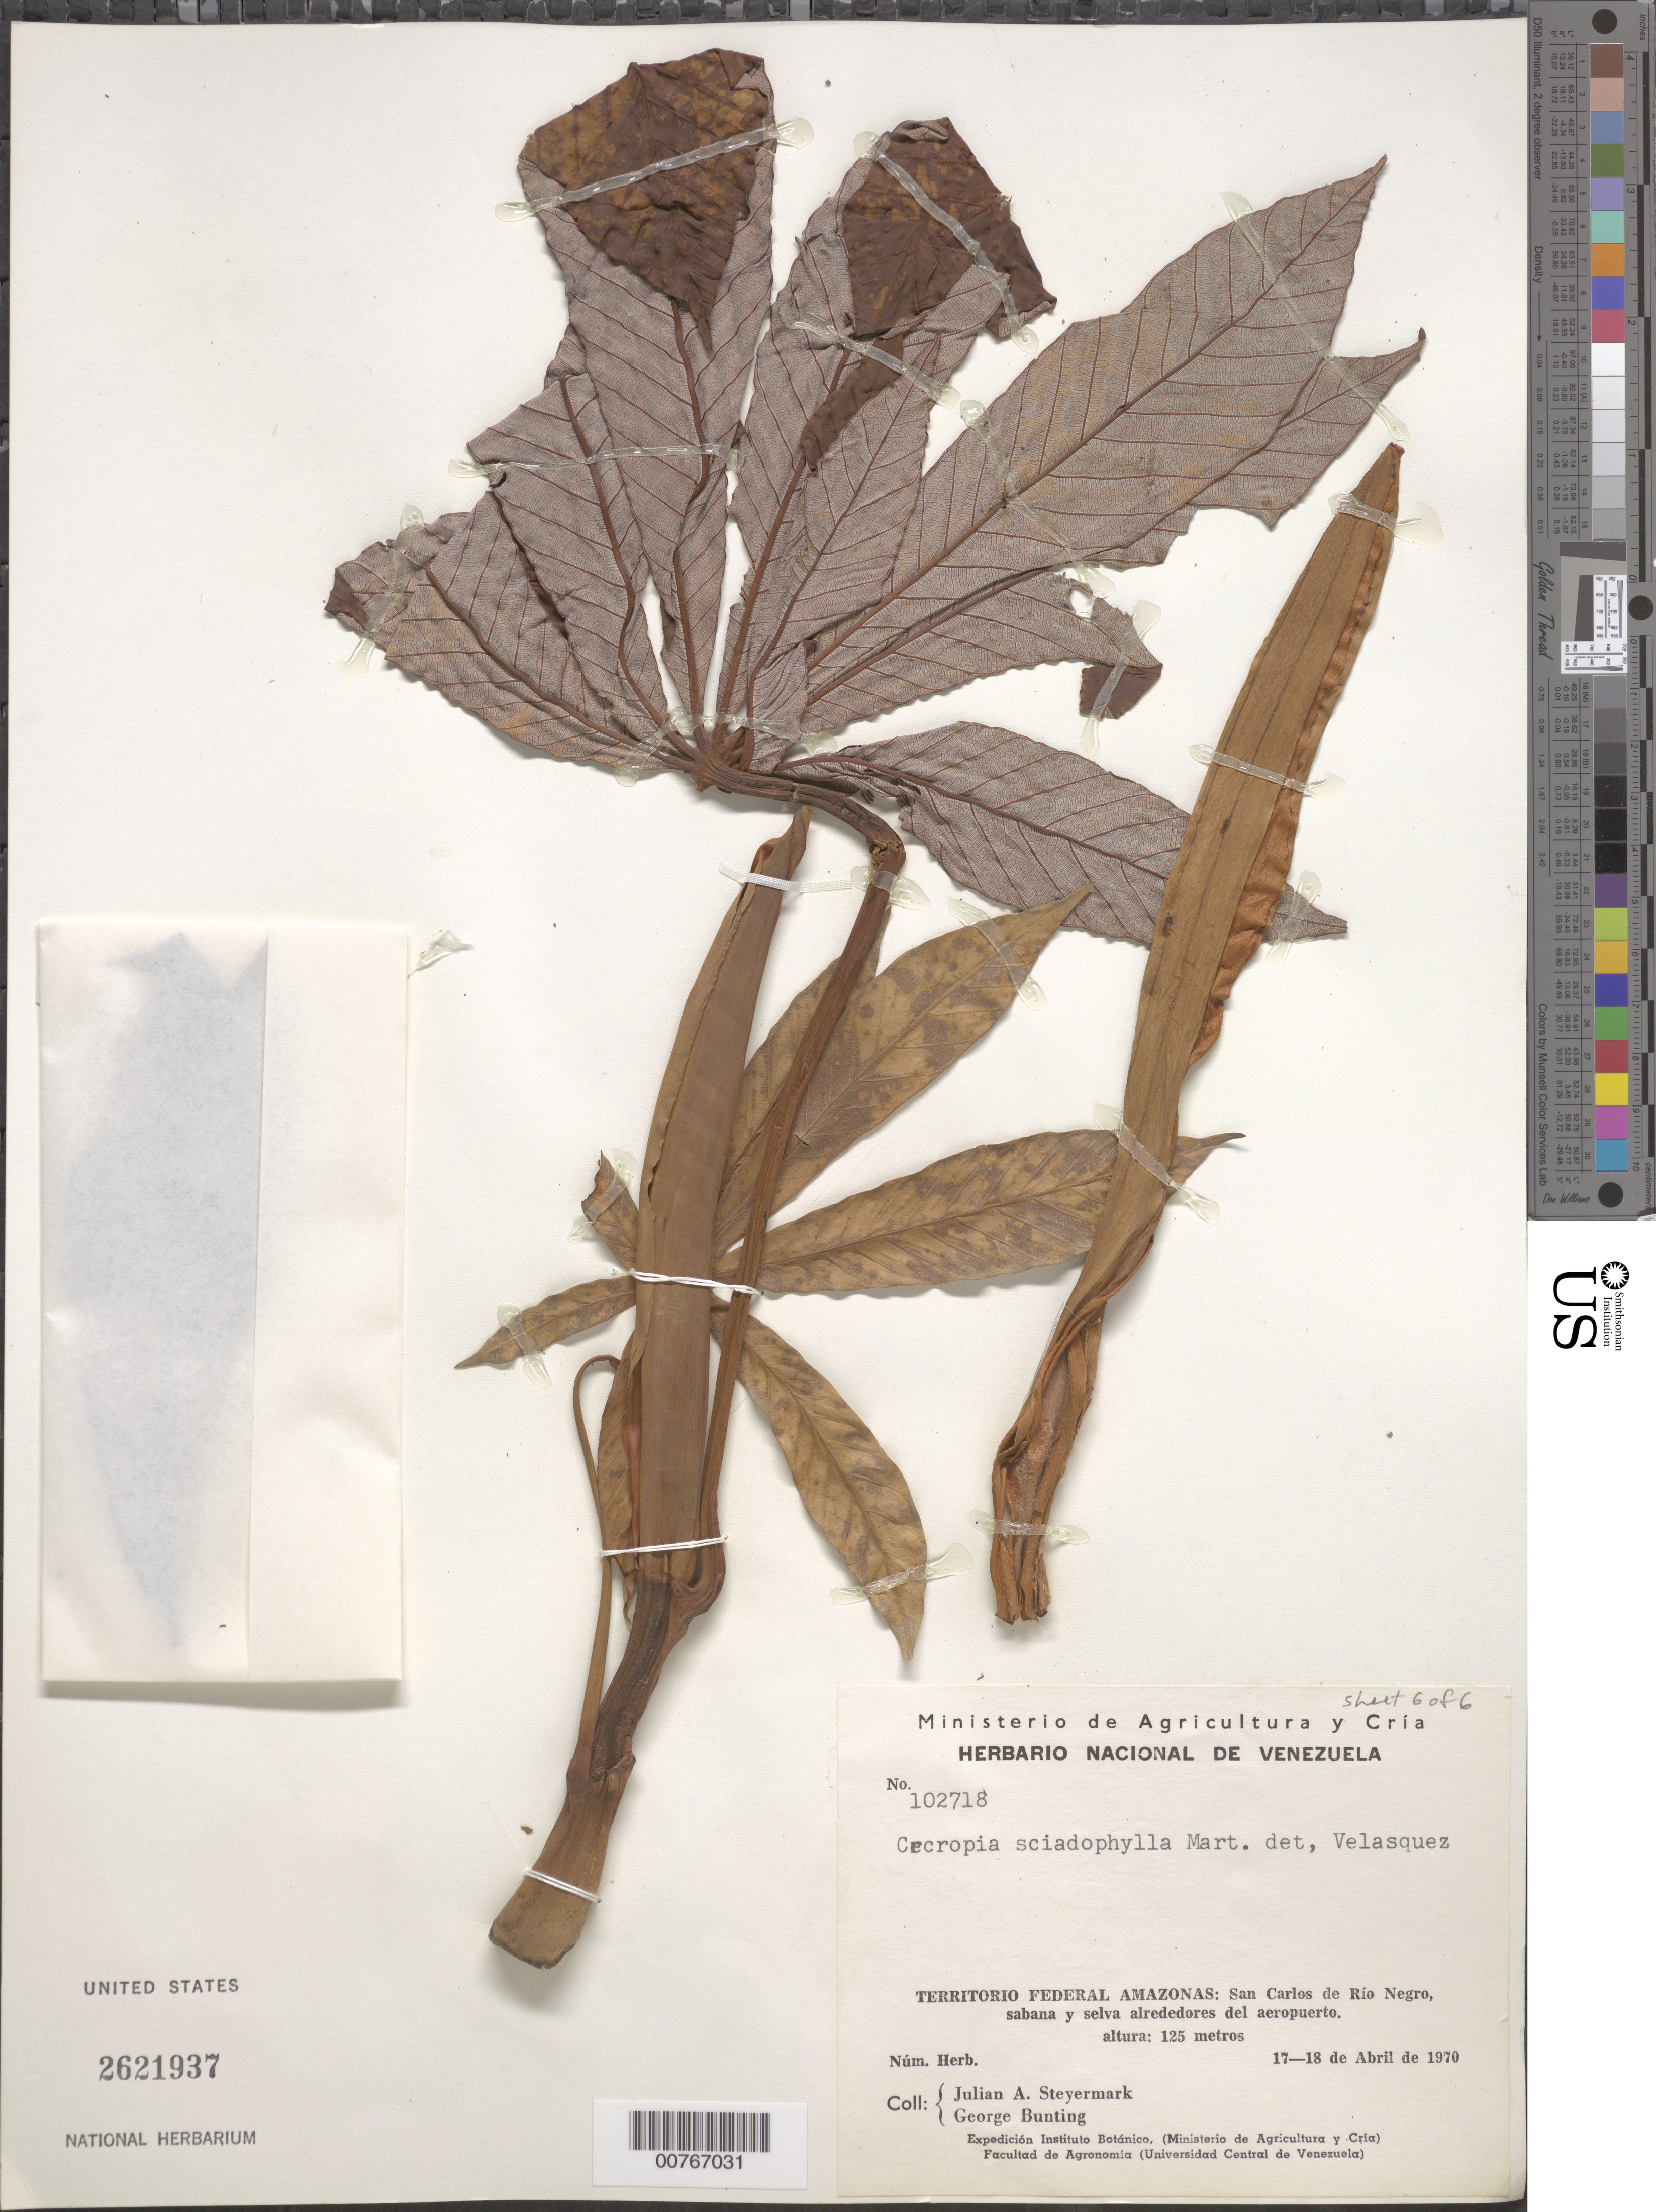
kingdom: Plantae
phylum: Tracheophyta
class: Magnoliopsida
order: Rosales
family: Urticaceae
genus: Cecropia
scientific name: Cecropia sciadophylla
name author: Mart.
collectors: J. Steyermark & G. S. Bunting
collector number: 102718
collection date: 1970-04-17/1970-04-18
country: Venezuela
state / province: Amazonas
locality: Territorio Federal Amazonas: San Carlos de Río Negro, sabana y selva alrededores del aeropuerto.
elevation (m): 125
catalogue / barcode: US 2621937